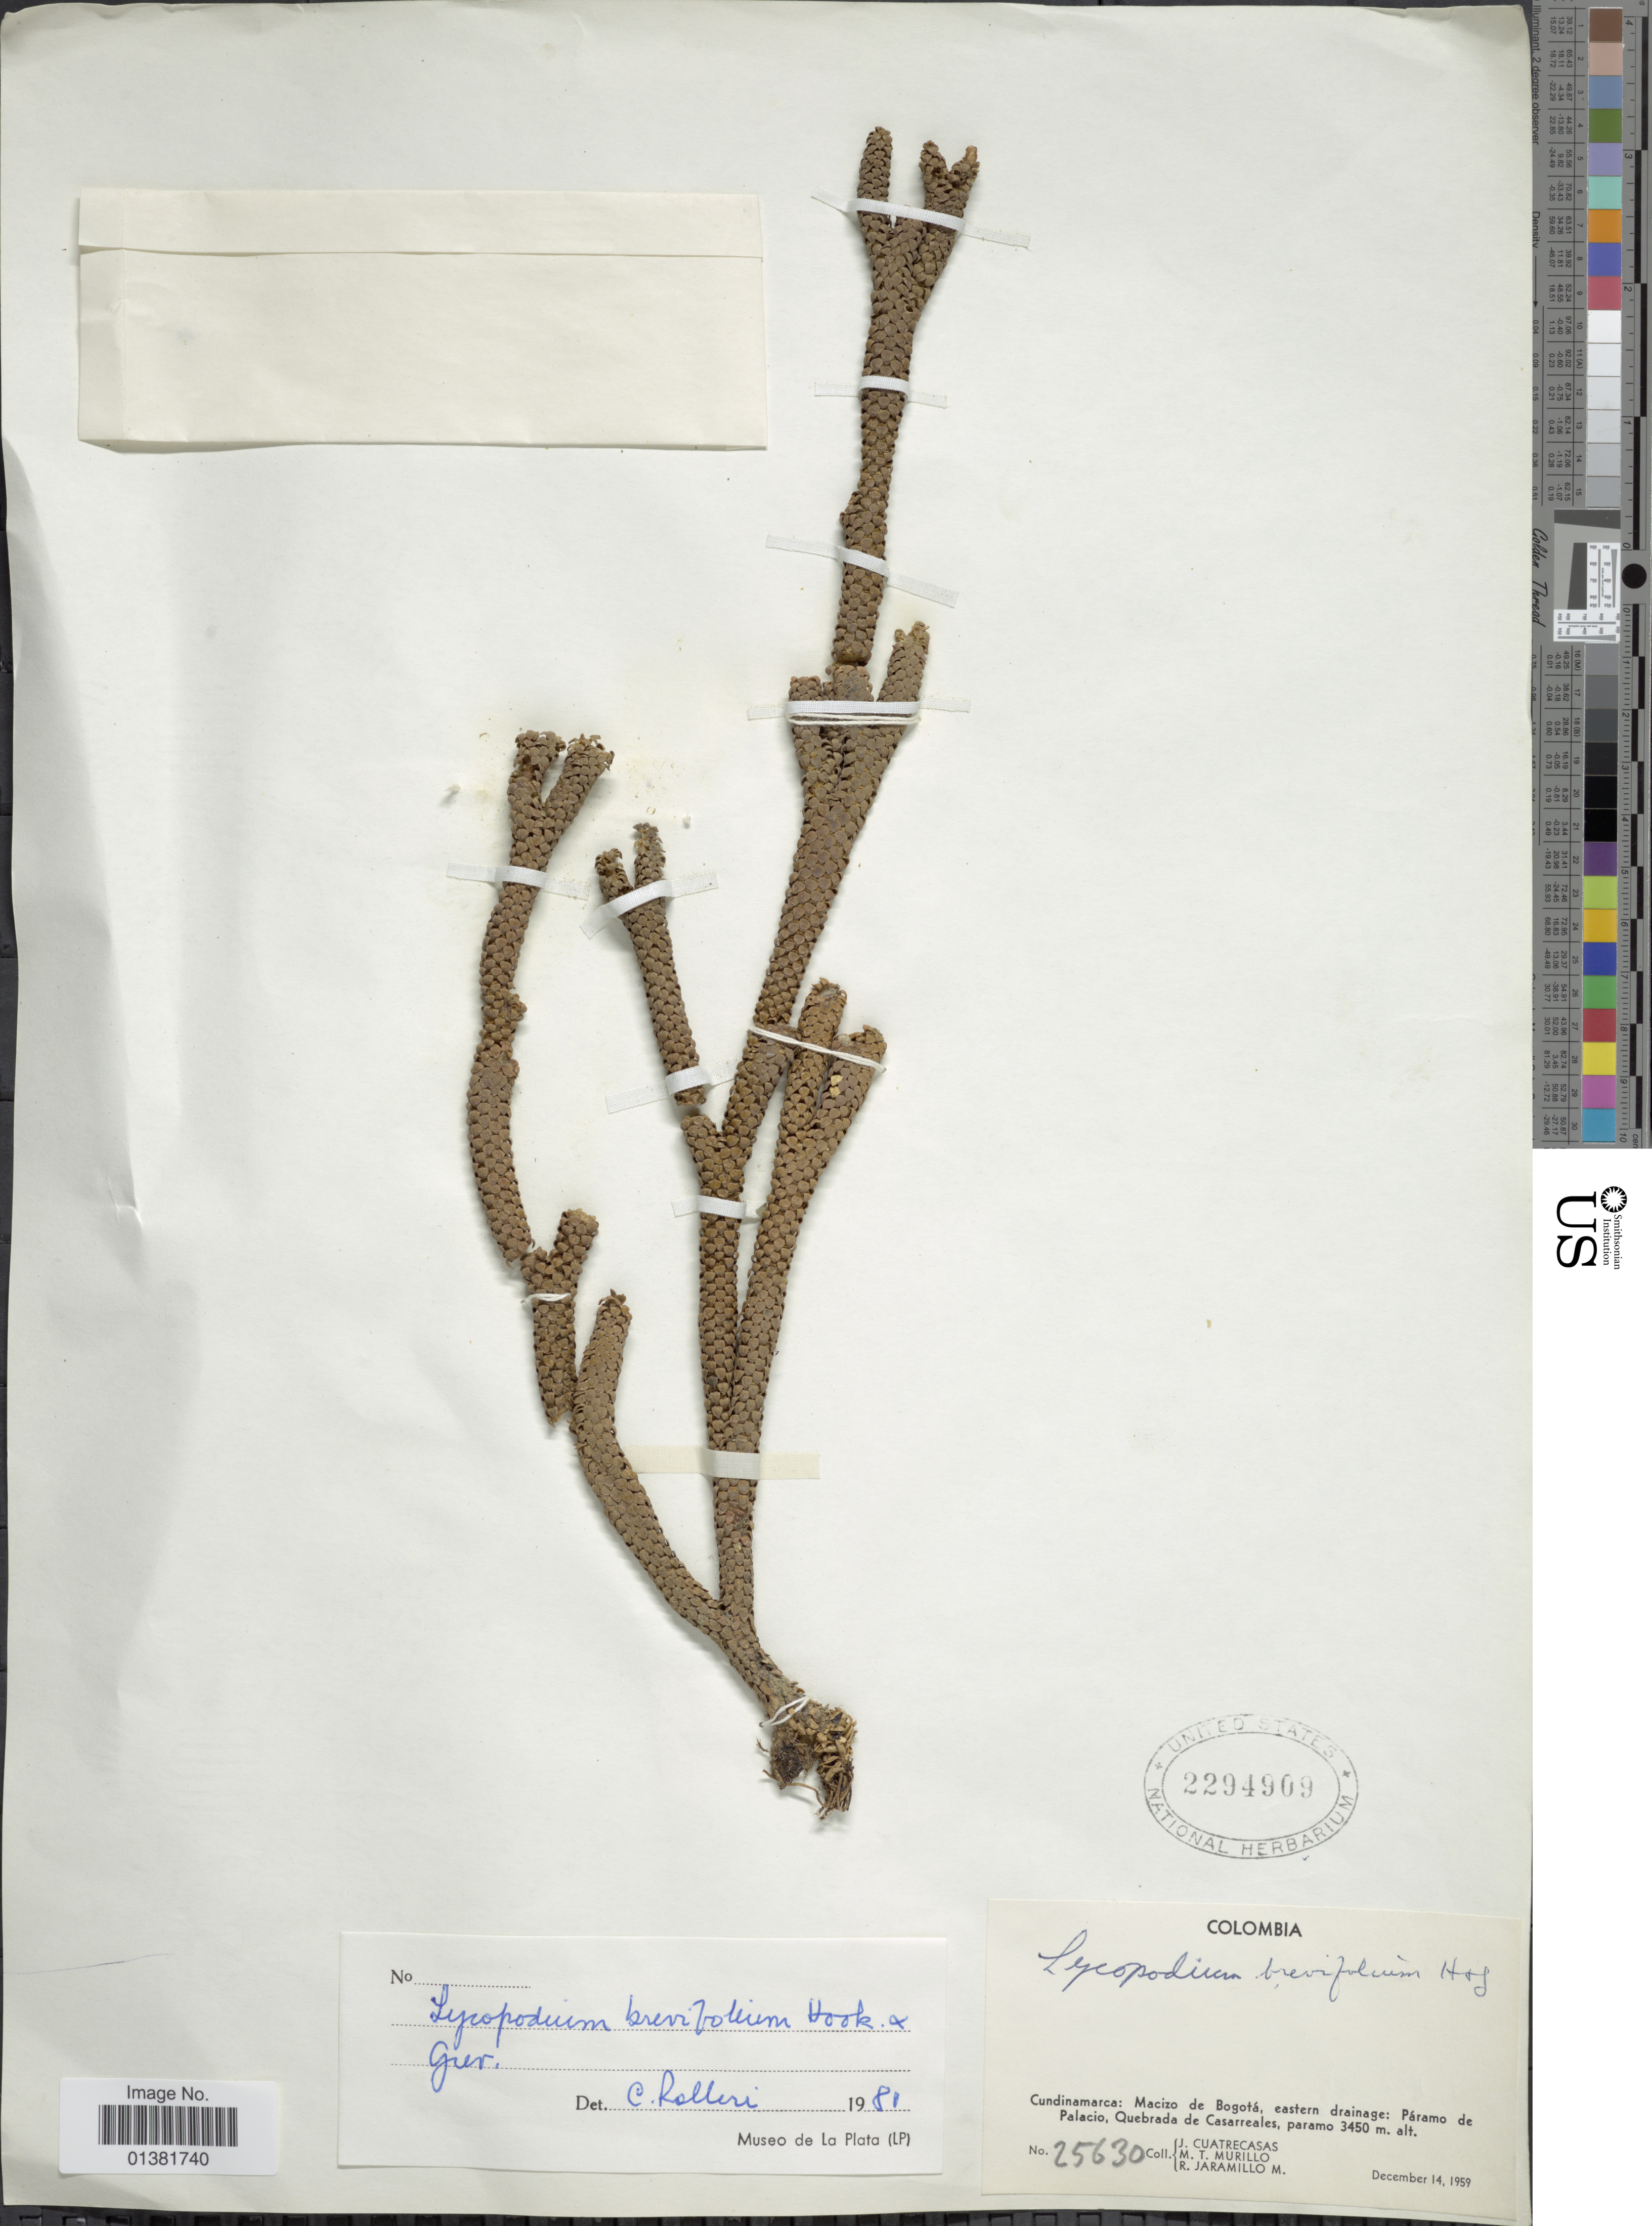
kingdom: Plantae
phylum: Tracheophyta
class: Lycopodiopsida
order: Lycopodiales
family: Lycopodiaceae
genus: Phlegmariurus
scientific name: Phlegmariurus brevifolius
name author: (Grev. & Hook.) B. Øllg.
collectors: J. Cuatrecasas, M. Murillo & R. Jaramillo M.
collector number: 25630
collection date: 1959-12-14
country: Colombia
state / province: Cundinamarca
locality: Macizo de Bogotá, eastern drainag: Páramo de Palacio, Quebrada de Casarreales, paramo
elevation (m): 3450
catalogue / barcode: US 2294909